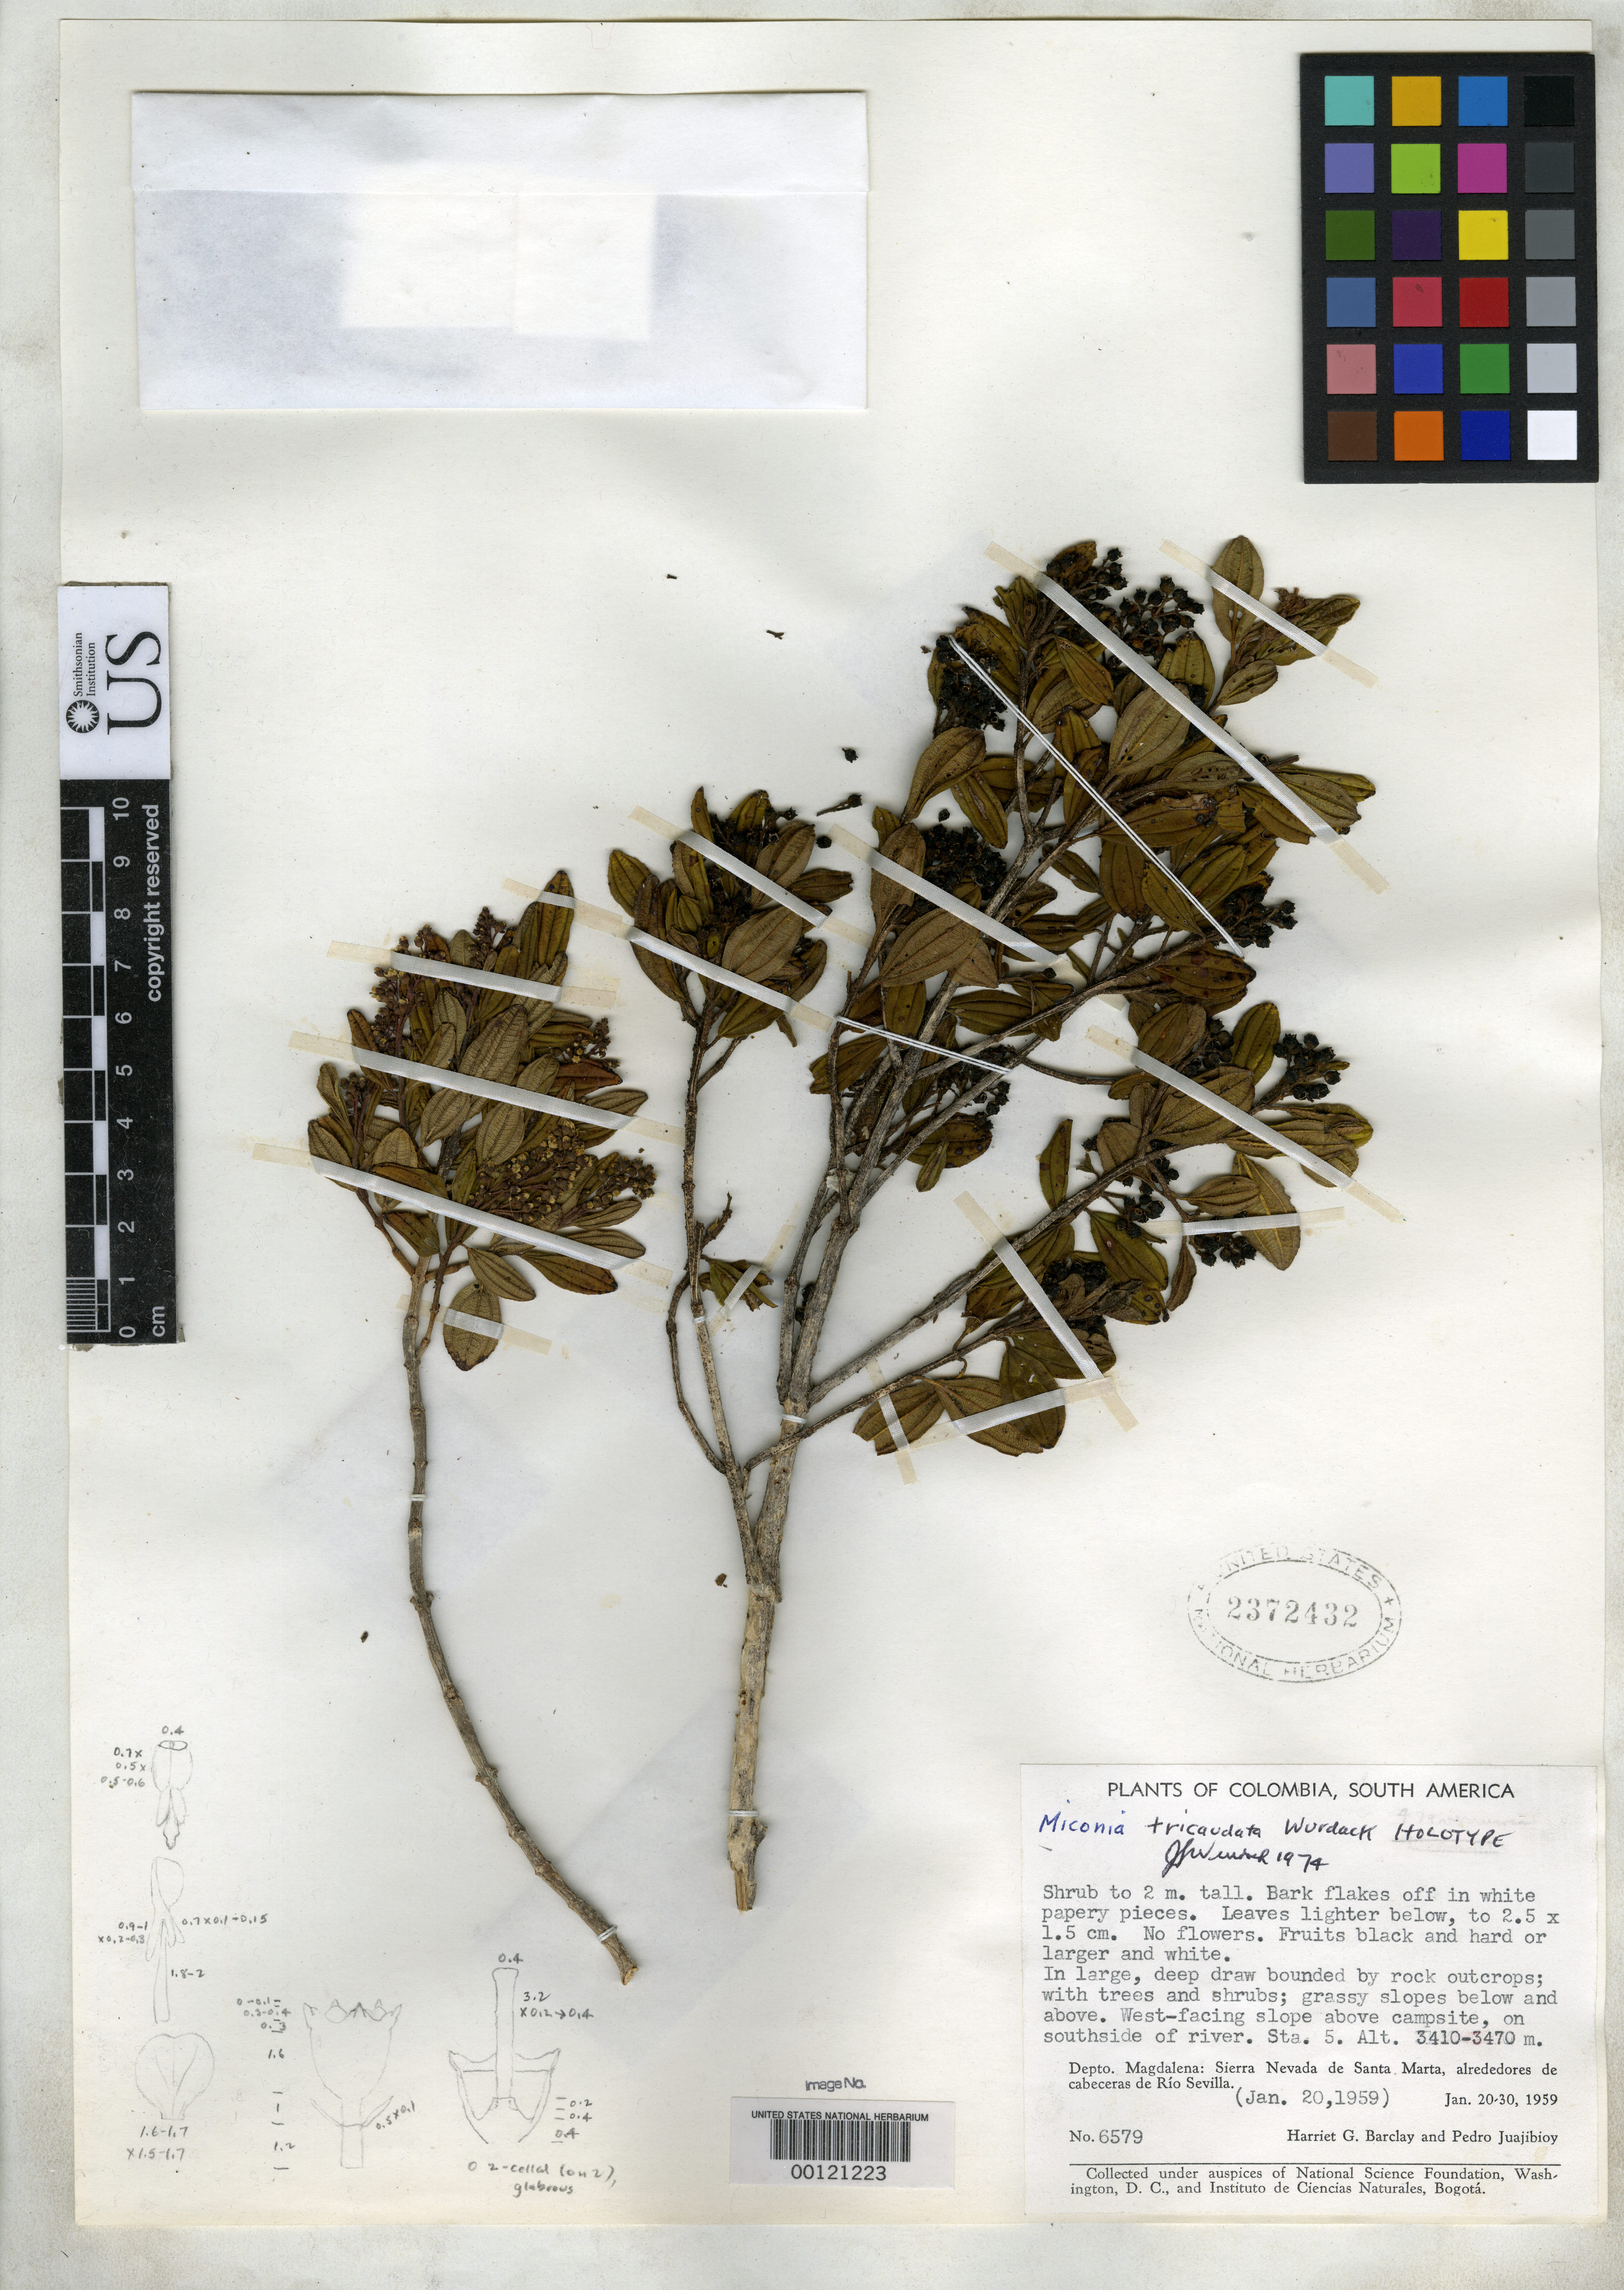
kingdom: Plantae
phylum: Tracheophyta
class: Magnoliopsida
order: Myrtales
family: Melastomataceae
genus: Miconia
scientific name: Miconia tricaudata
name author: Wurdack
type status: Holotype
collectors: H. G. Barclay & P. Juajibioy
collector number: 6579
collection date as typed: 20 Jan 1959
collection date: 1959-01-20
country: Colombia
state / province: Magdalena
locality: Rio Sevilla headwaters, Sierra Nevada, Santa Marta.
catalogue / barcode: US 2372432